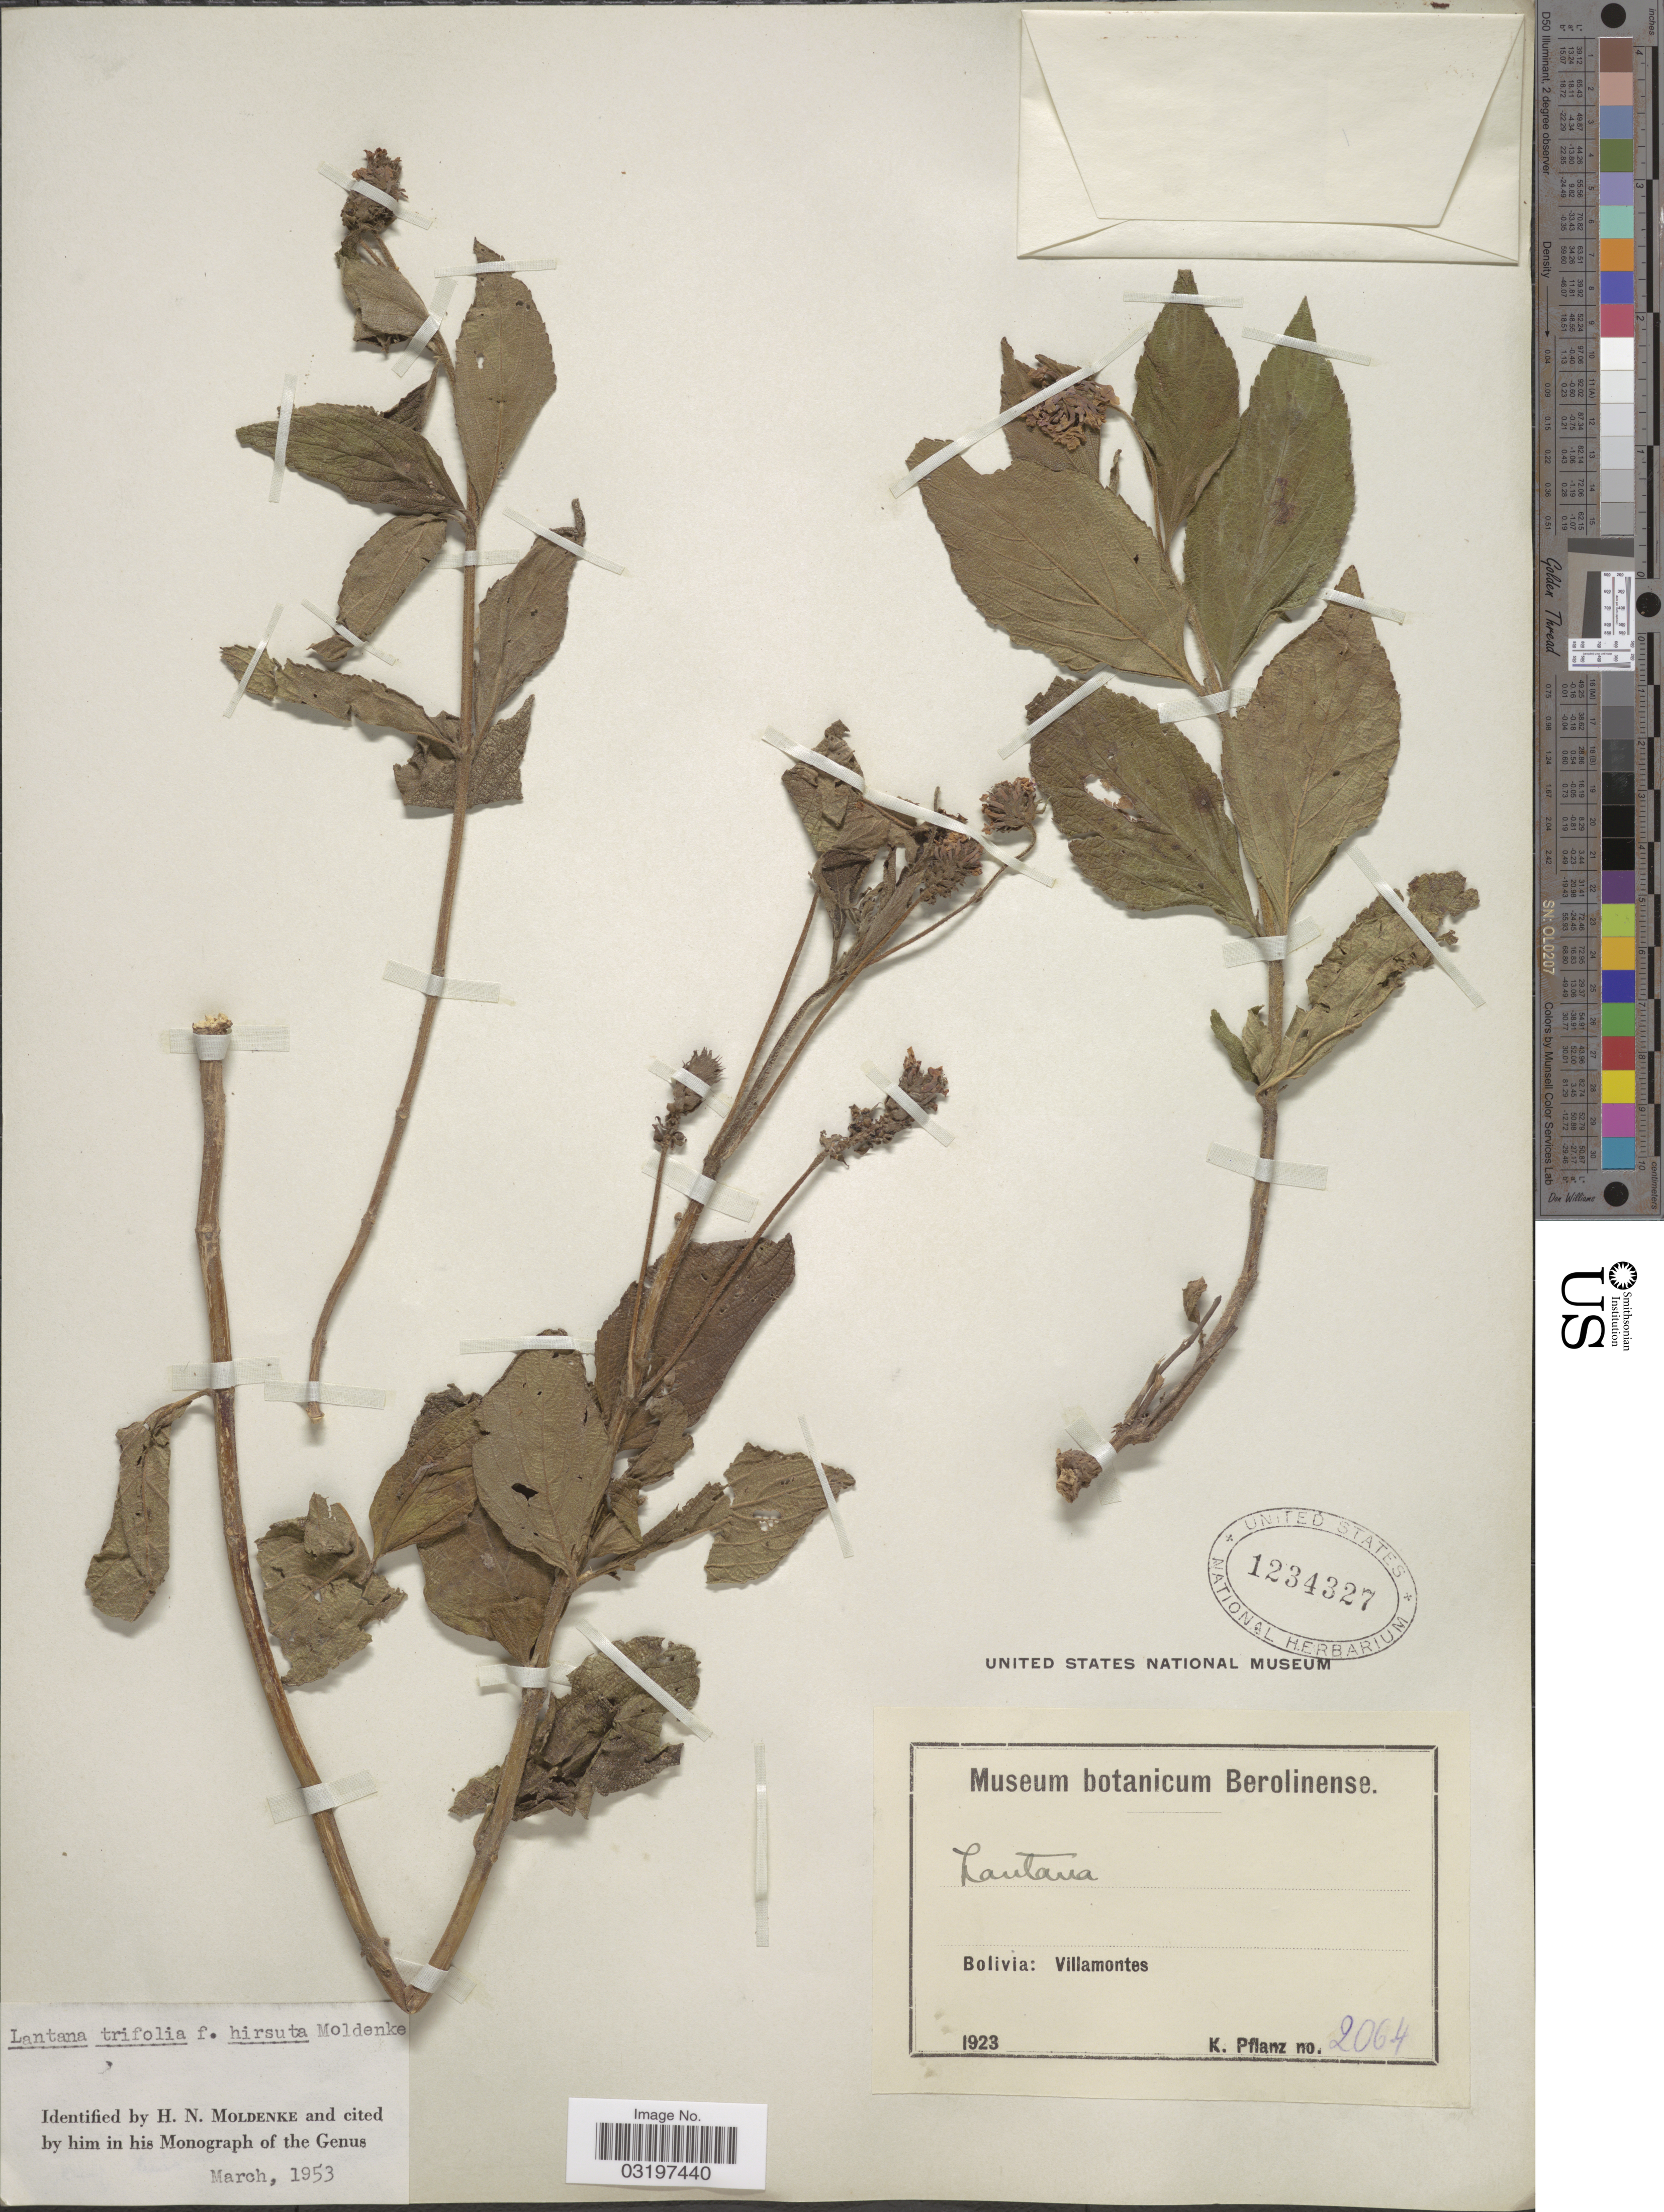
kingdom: Plantae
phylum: Tracheophyta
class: Magnoliopsida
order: Lamiales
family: Verbenaceae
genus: Lantana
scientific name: Lantana trifolia f. hirsuta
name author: Moldenke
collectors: K. Pflanz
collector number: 2064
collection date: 1923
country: Bolivia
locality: Villamontes.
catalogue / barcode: US 1234327